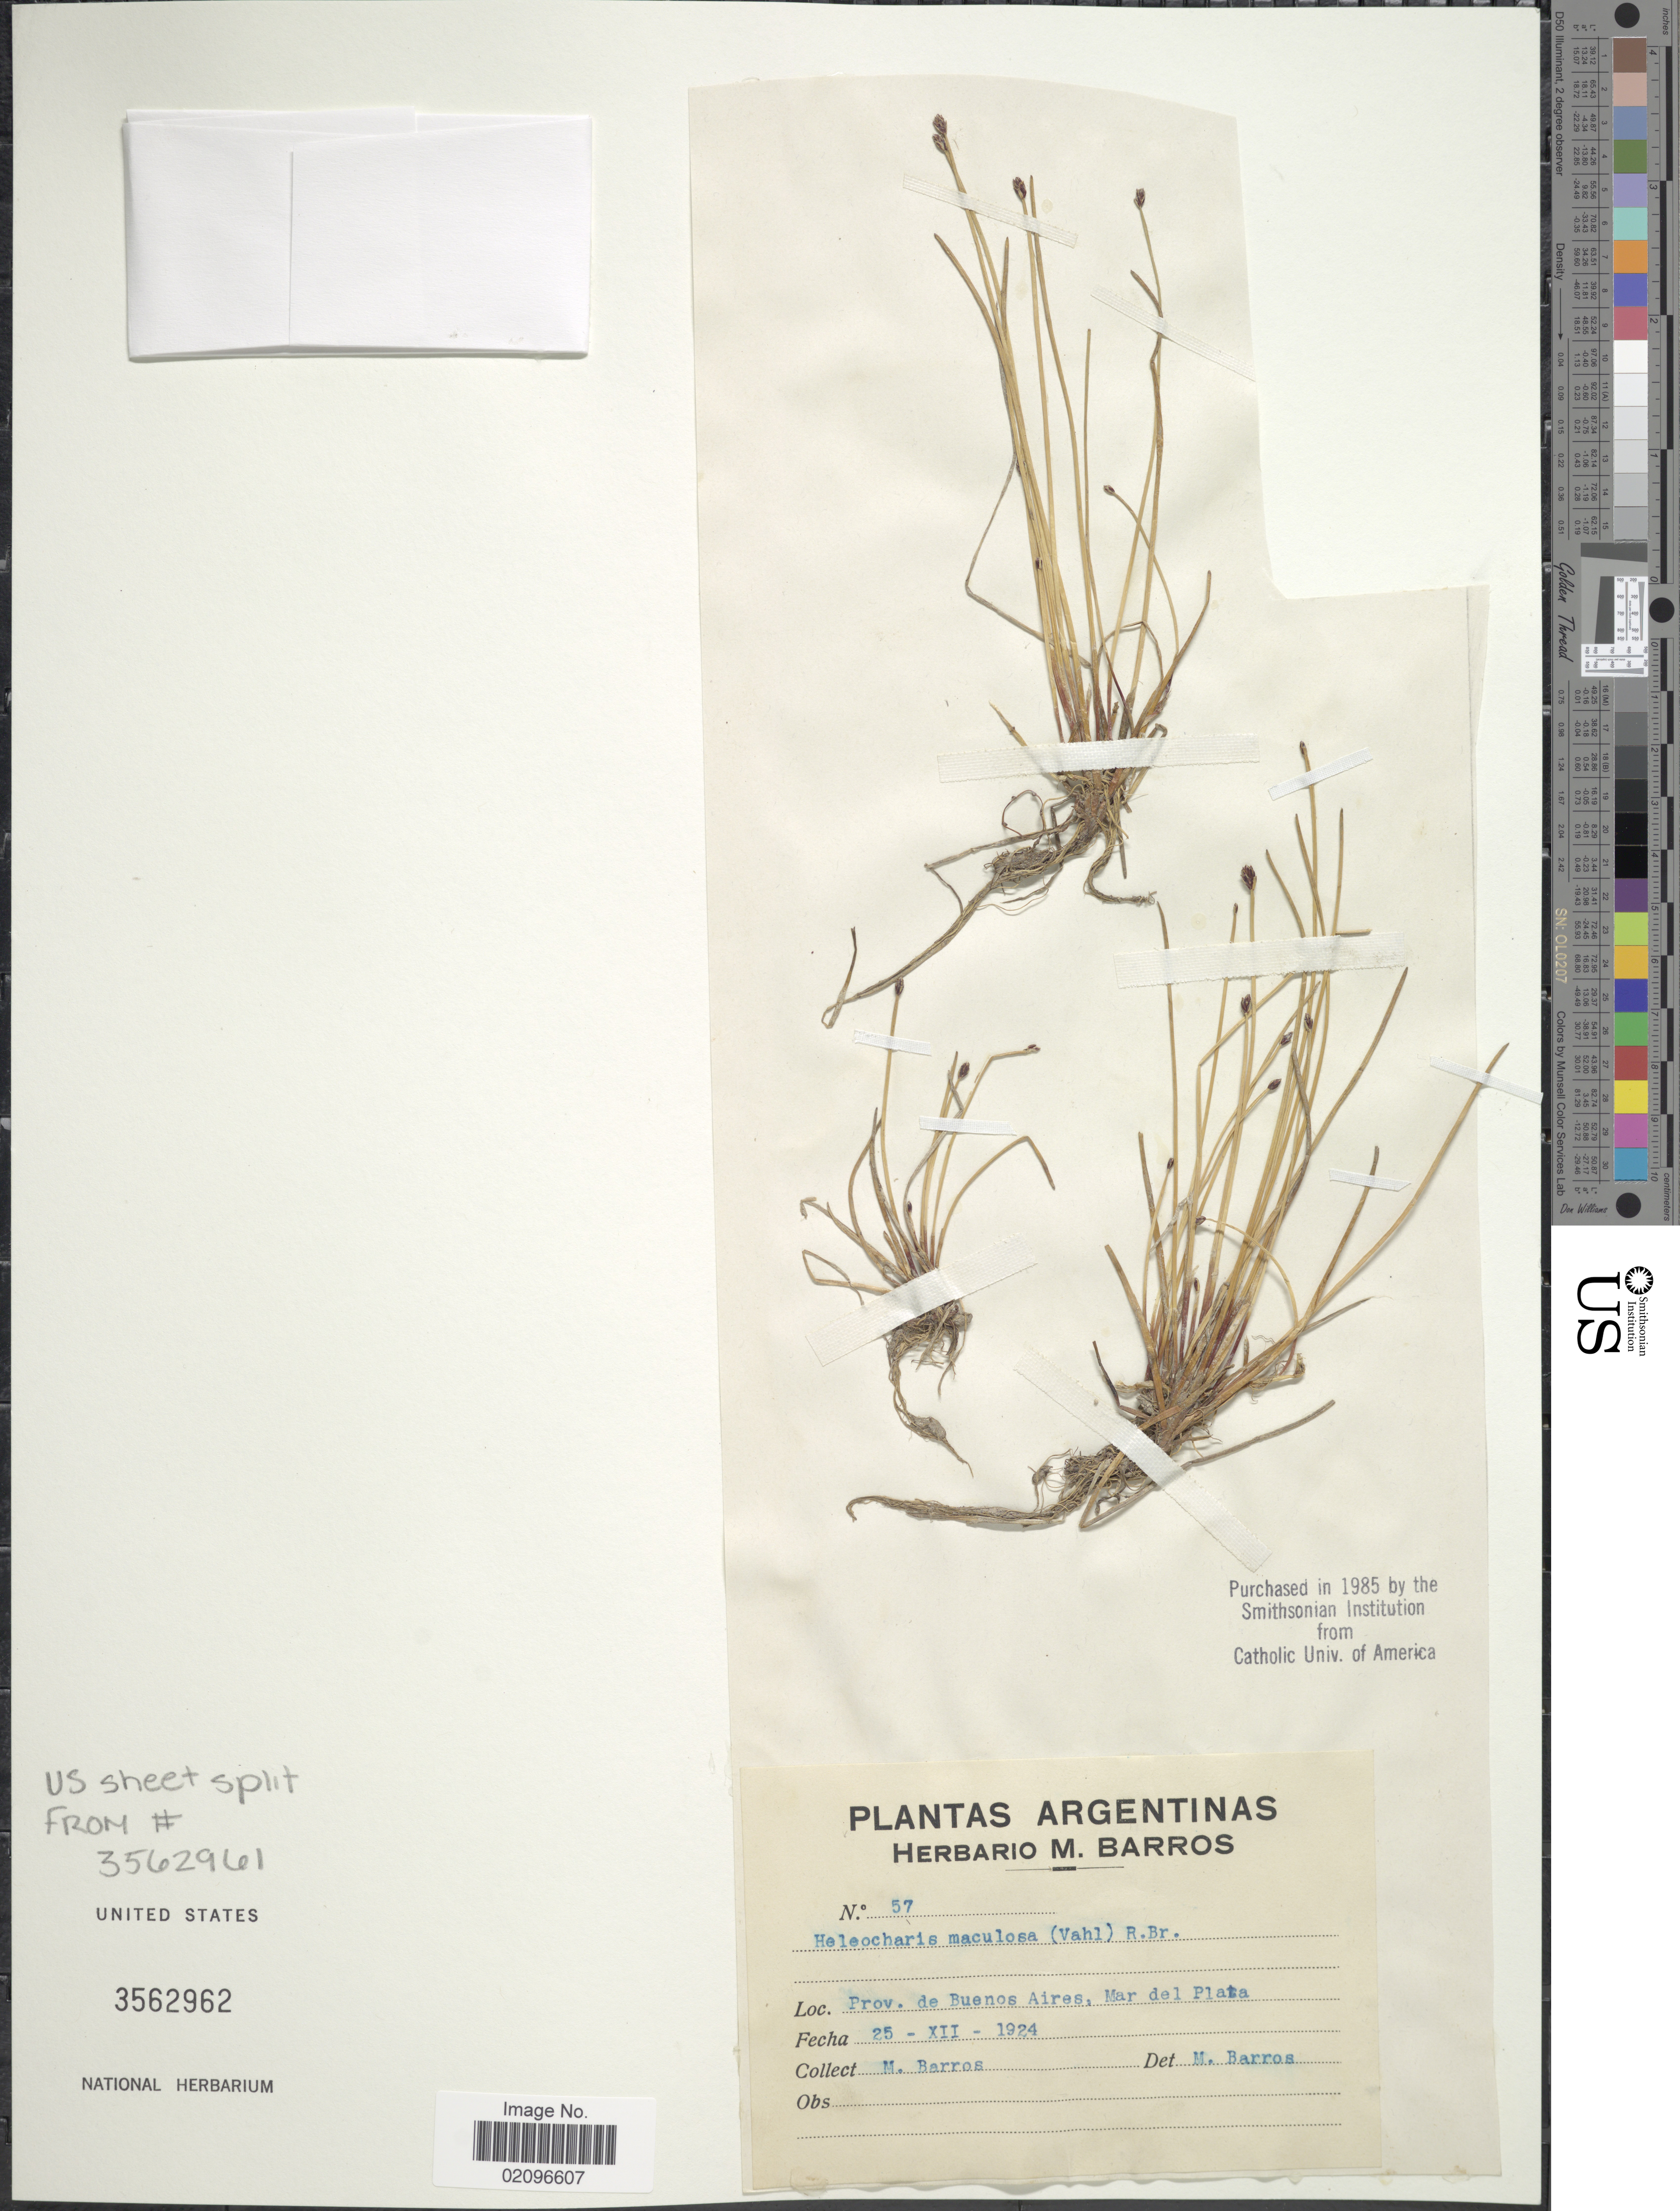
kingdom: Plantae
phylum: Tracheophyta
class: Liliopsida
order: Poales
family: Cyperaceae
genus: Eleocharis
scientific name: Eleocharis maculosa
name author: (Vahl) Roem. & Schult.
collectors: M. Barros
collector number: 57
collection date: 1924-12-25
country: Argentina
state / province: Buenos Aires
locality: Prov de Buenos Aires, Mar del Plata.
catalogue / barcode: US 3562962